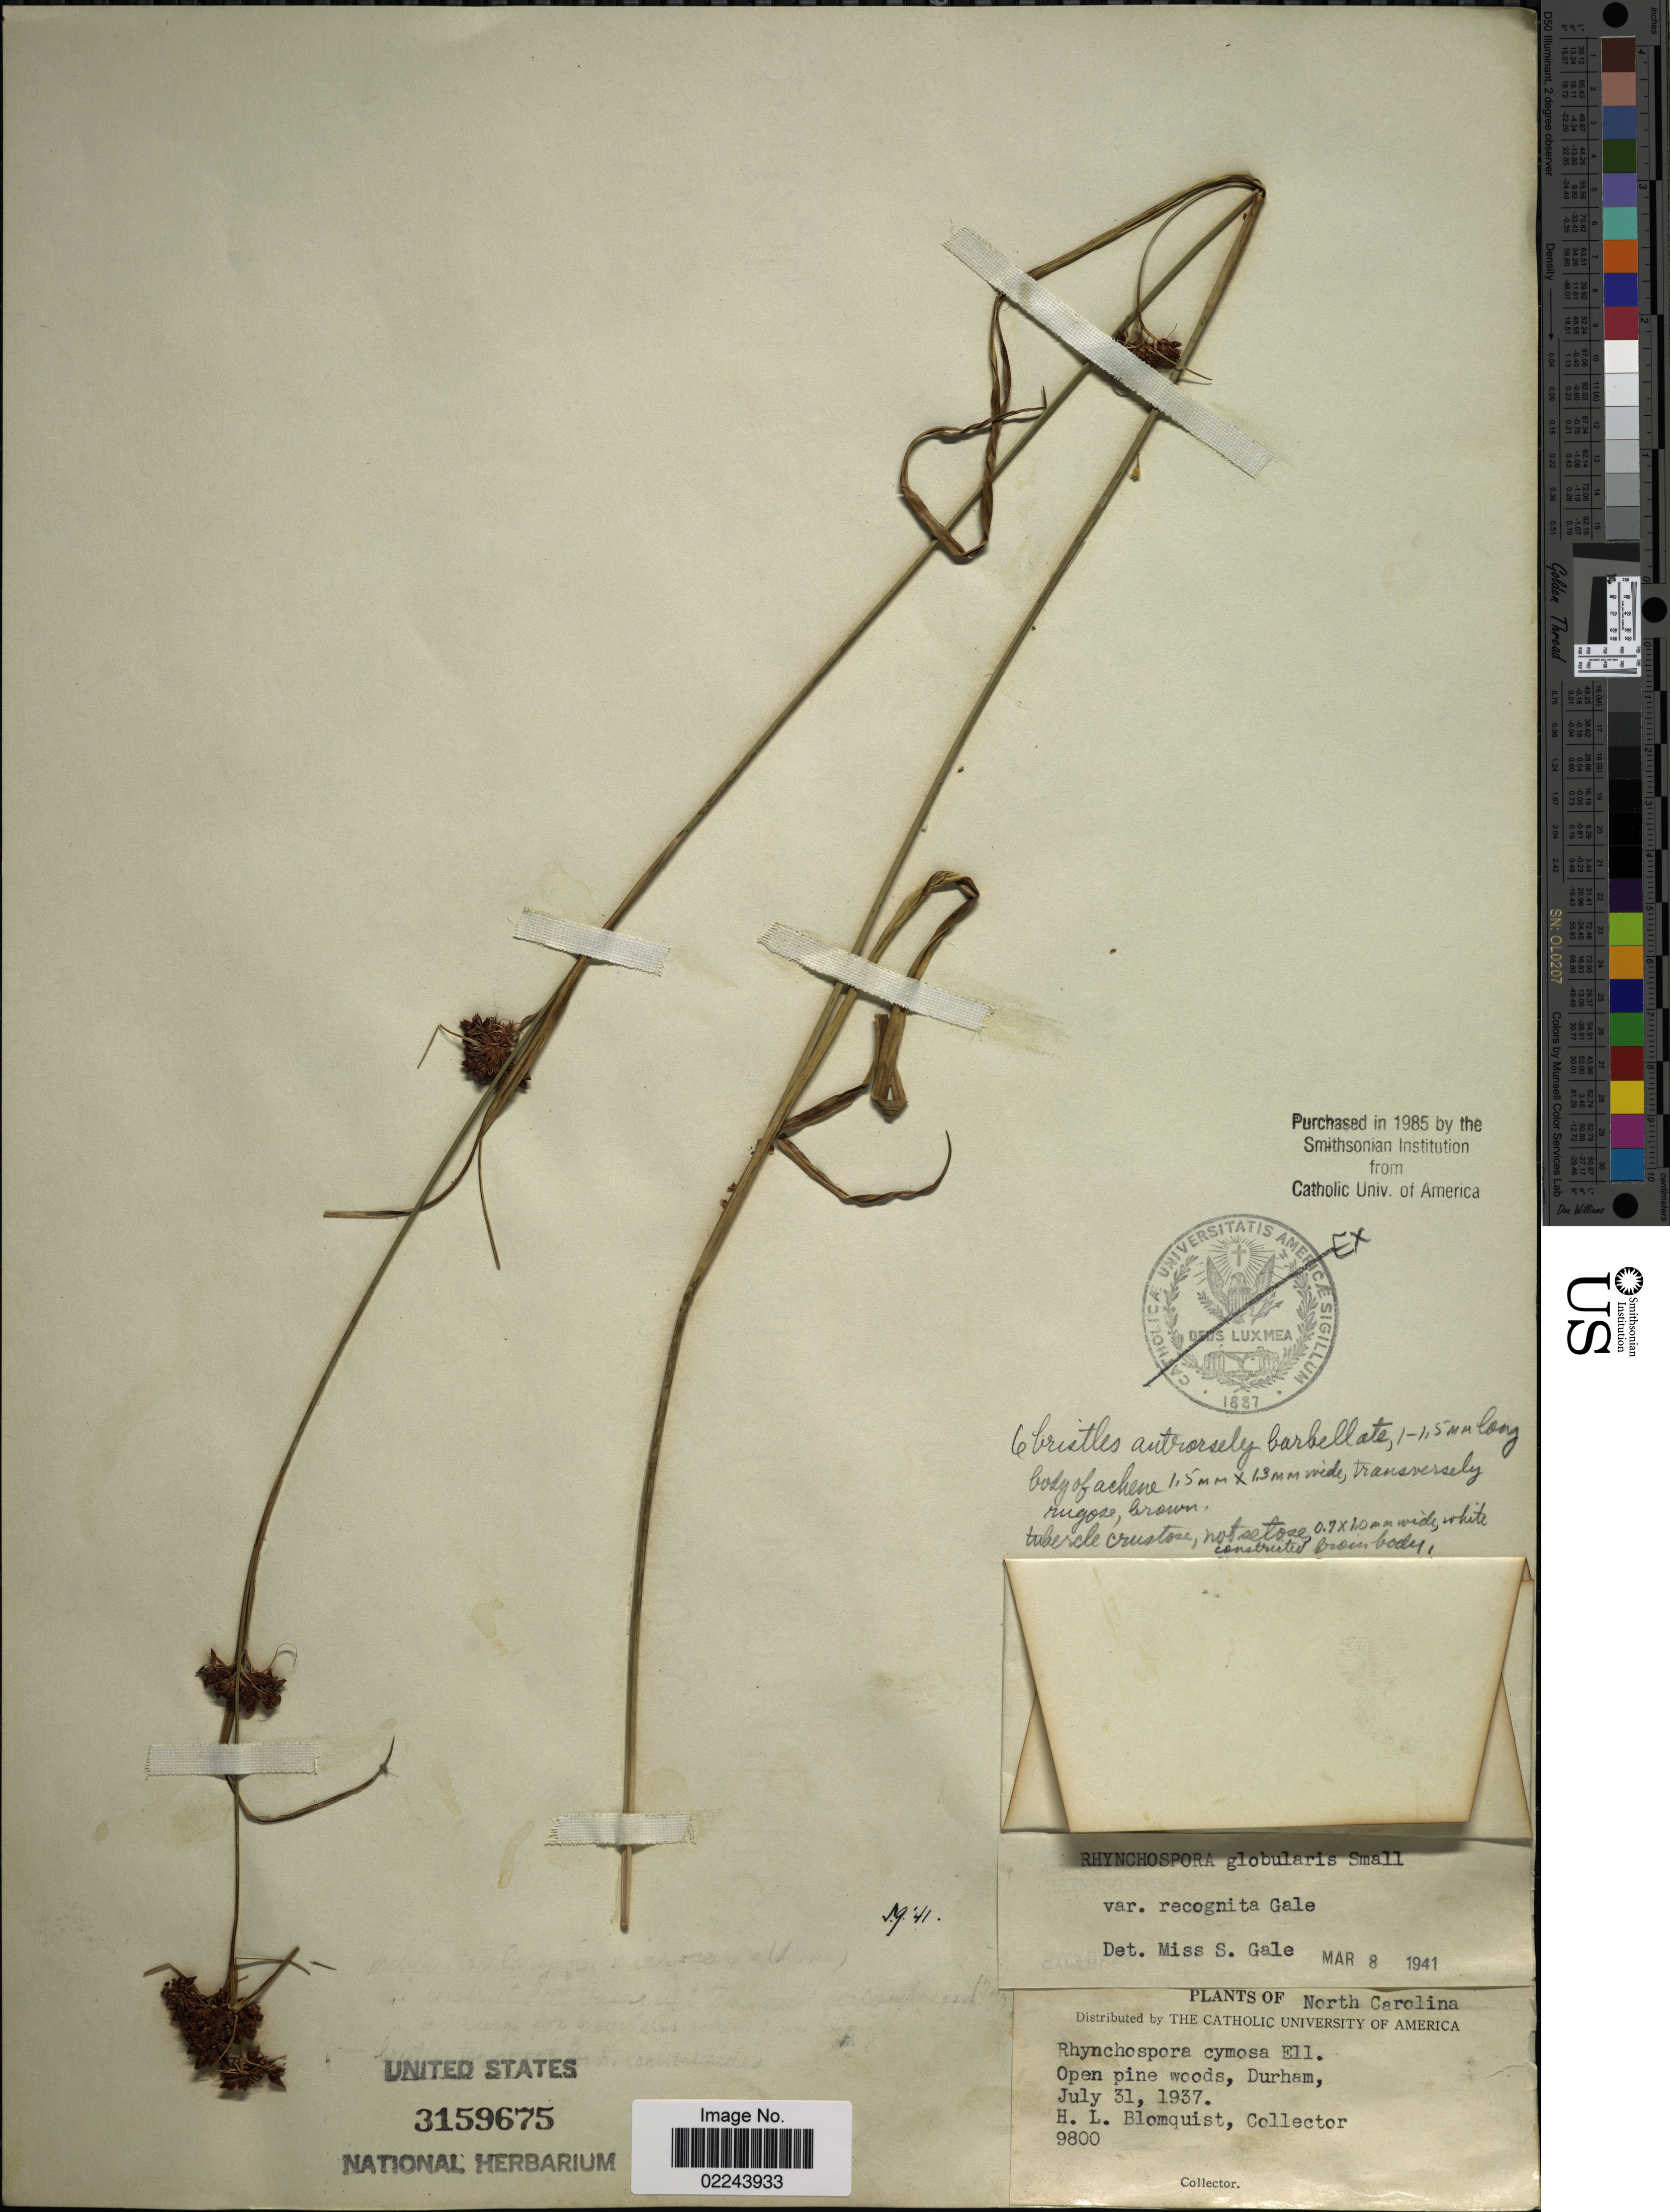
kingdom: Plantae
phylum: Tracheophyta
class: Liliopsida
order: Poales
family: Cyperaceae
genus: Rhynchospora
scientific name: Rhynchospora recognita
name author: (Gale) Kral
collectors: H. Blomquist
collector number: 9800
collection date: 1937-07-31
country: United States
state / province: North Carolina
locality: Durham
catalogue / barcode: US 3159675